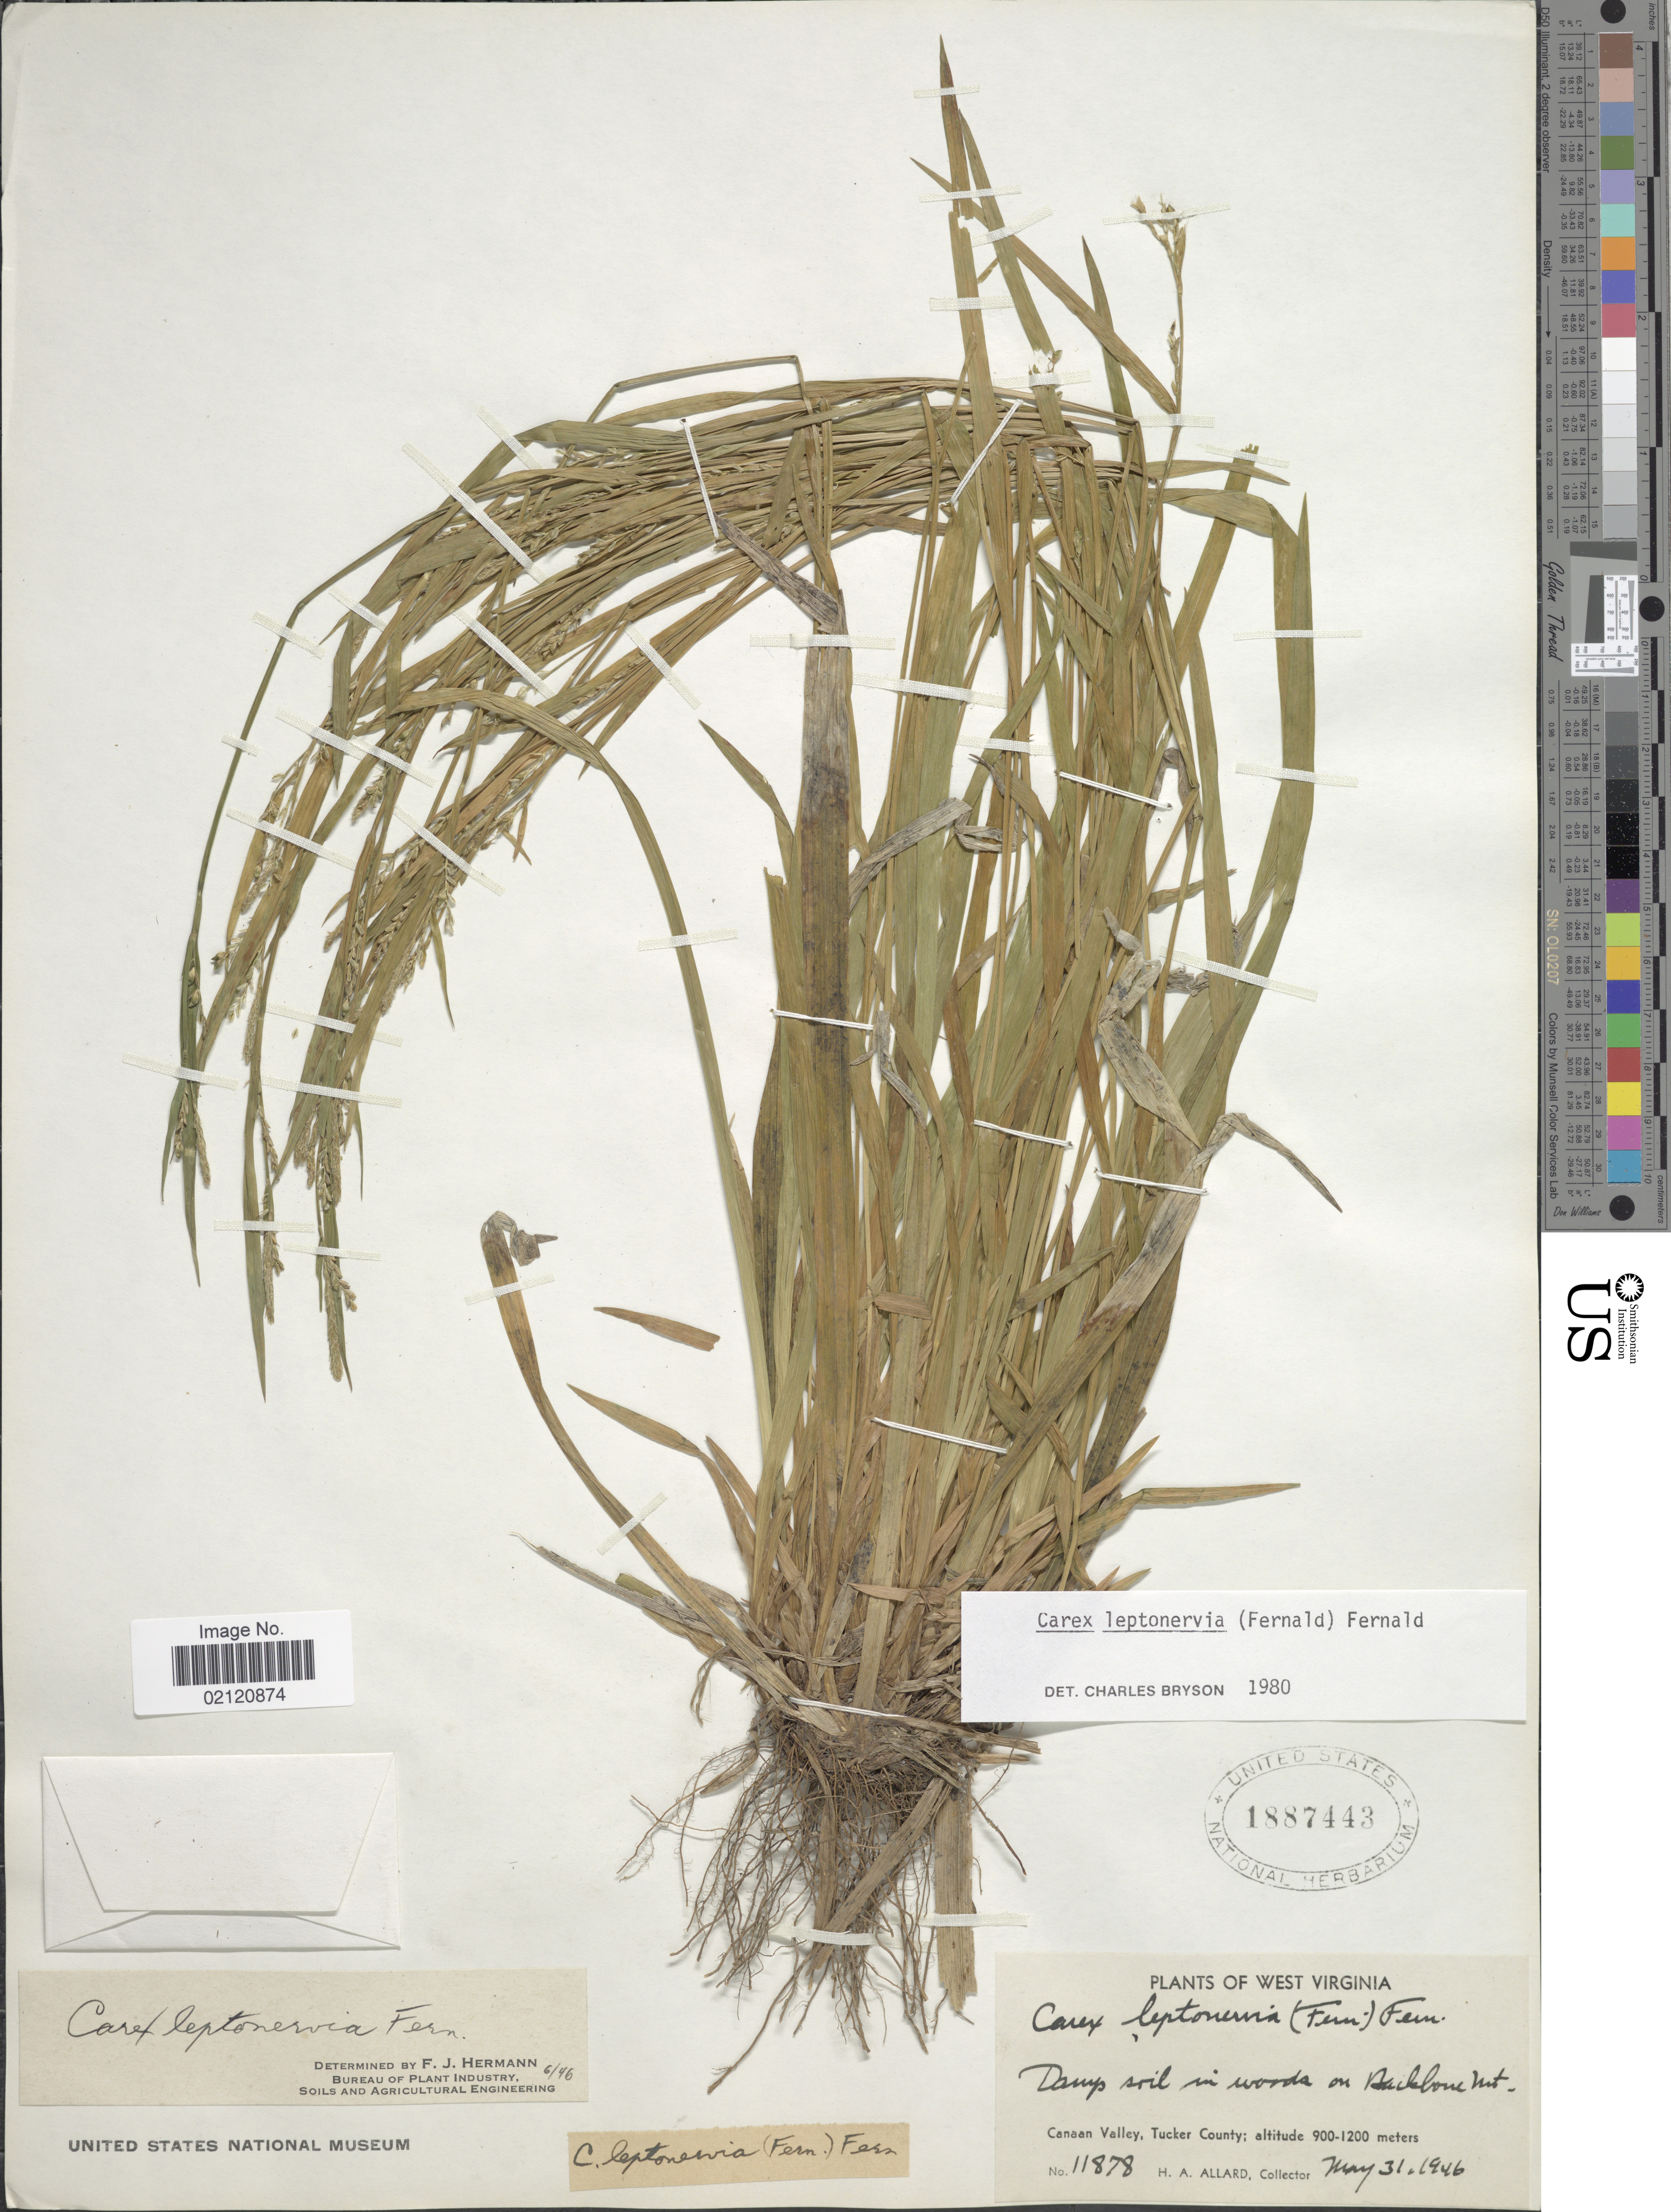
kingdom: Plantae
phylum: Tracheophyta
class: Liliopsida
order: Poales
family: Cyperaceae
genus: Carex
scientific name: Carex leptonervia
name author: (Fernald) Fernald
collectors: H. A. Allard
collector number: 11878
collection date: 1946-05-31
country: United States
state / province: West Virginia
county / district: Tucker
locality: Damp soil in woods on Backbone Mt. Canaan Valley, Tucker County.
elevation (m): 900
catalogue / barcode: US 1887443